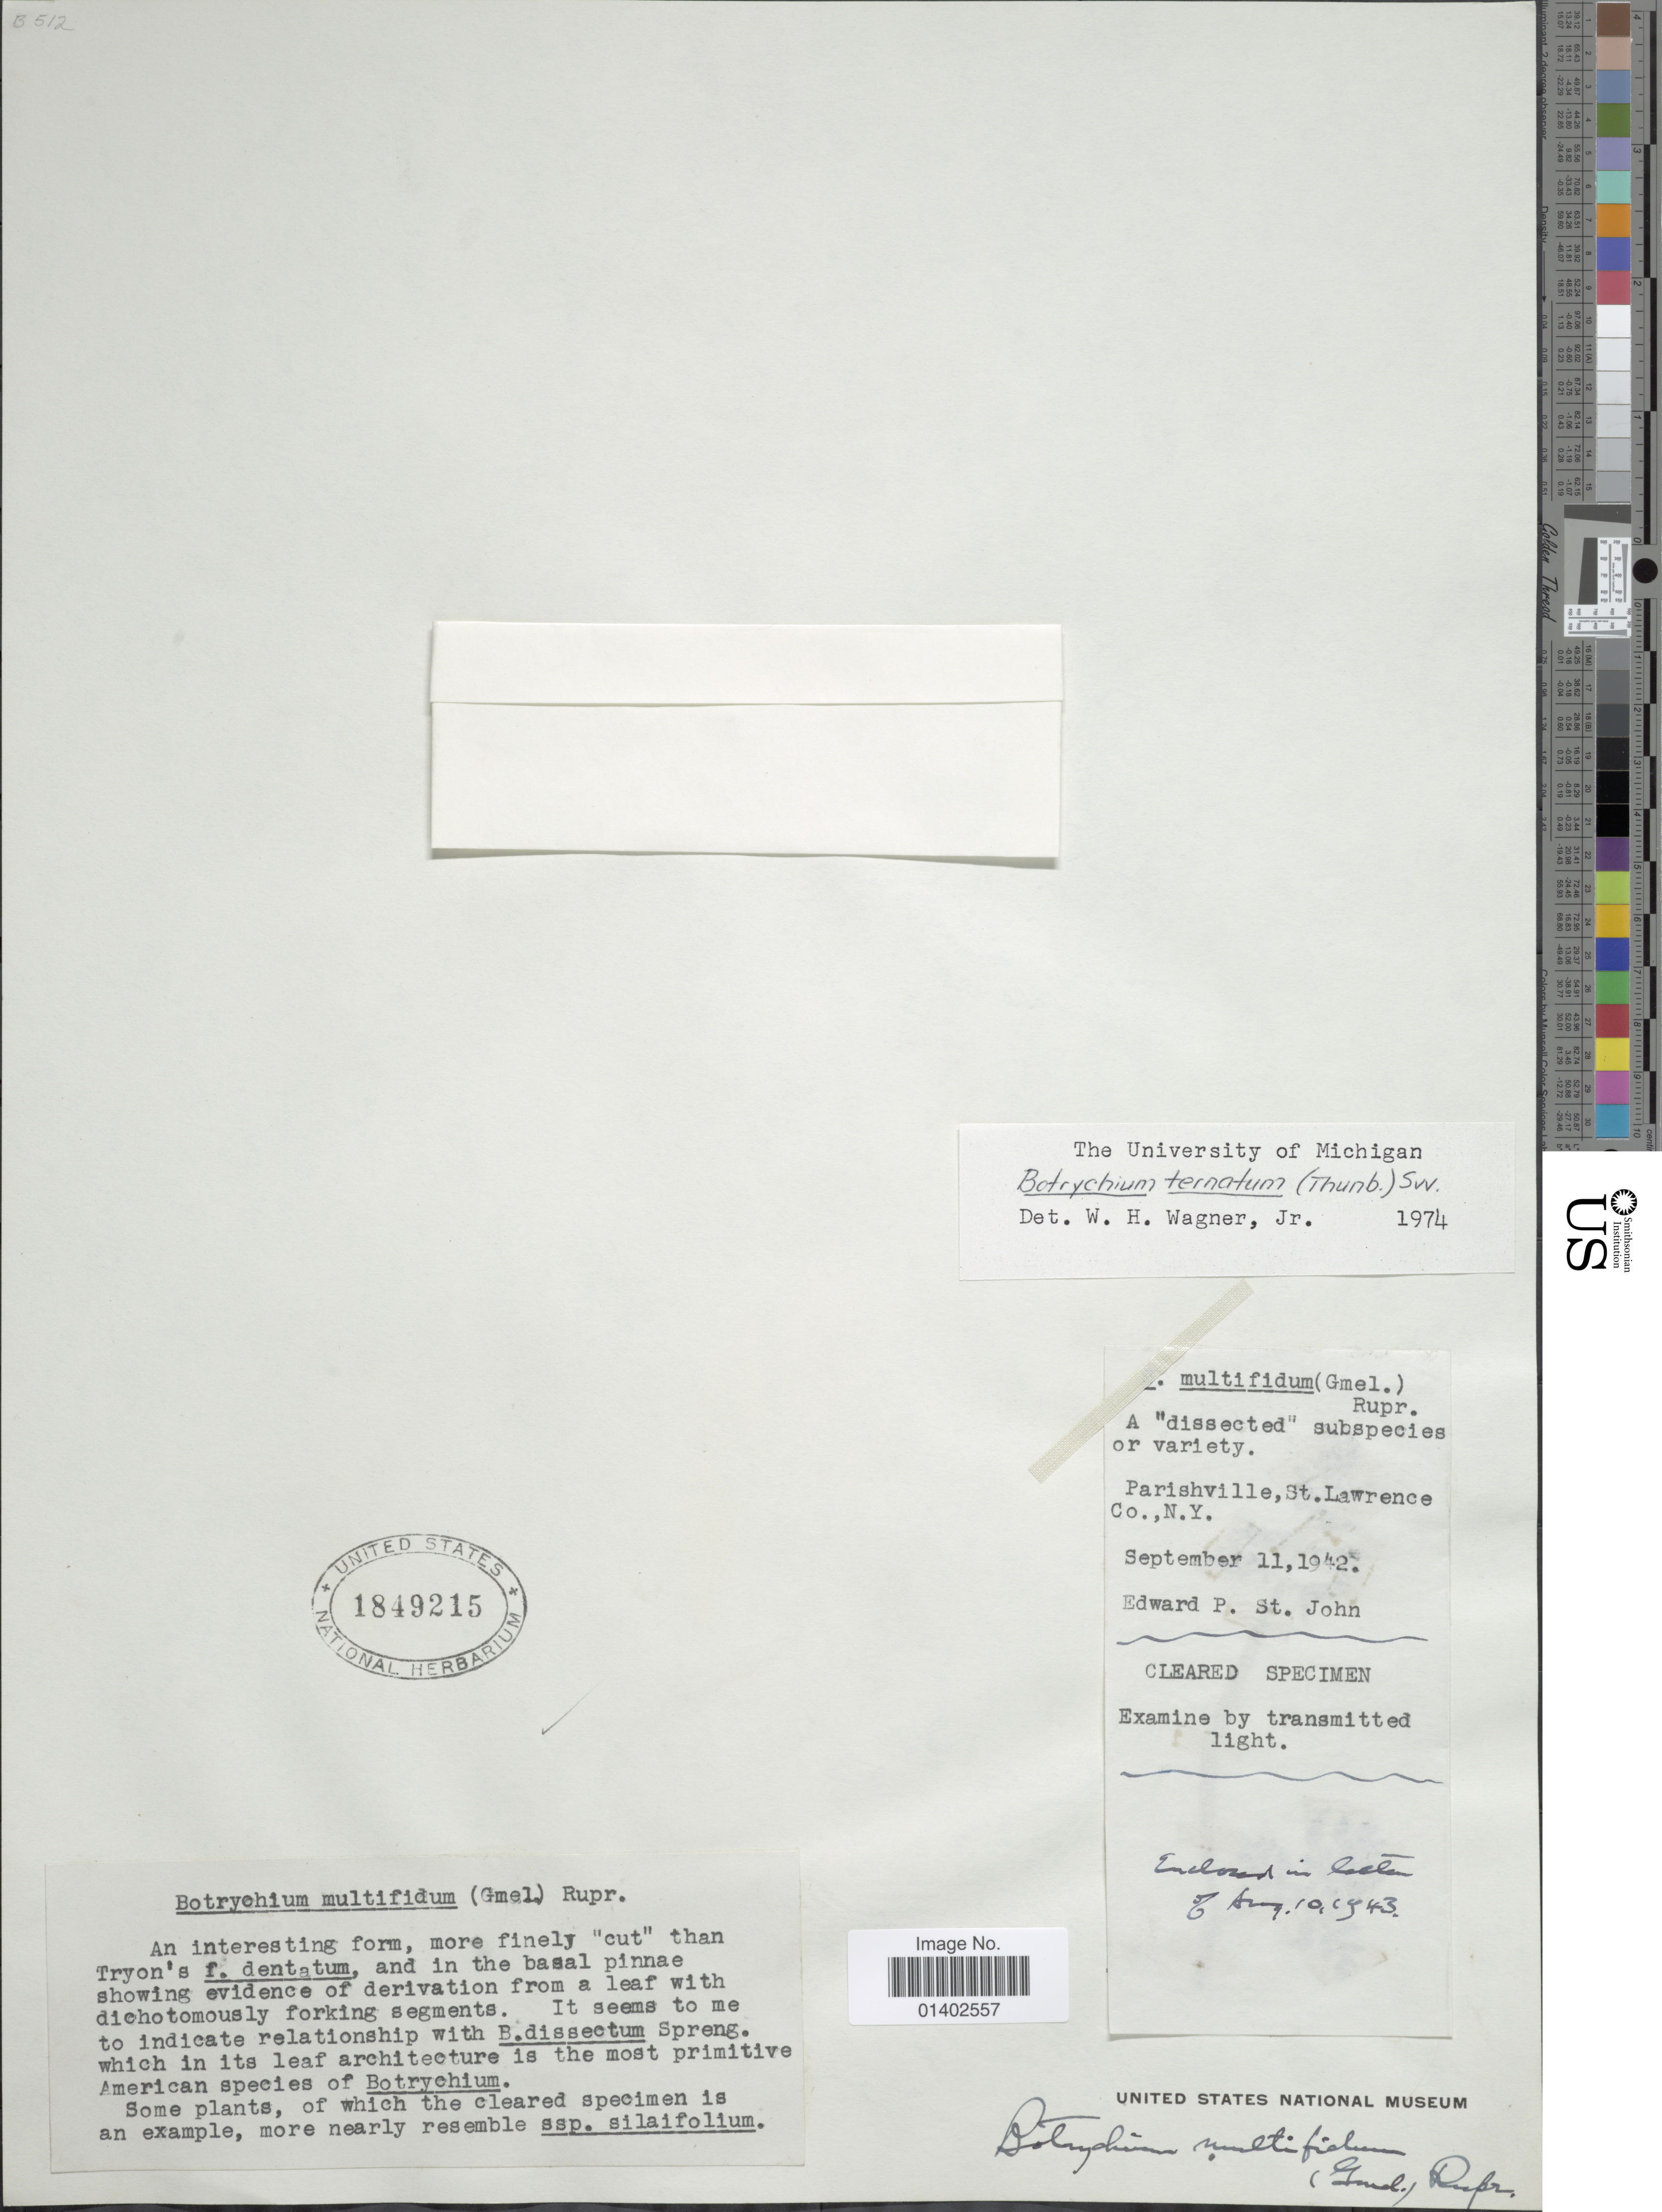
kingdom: Plantae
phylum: Tracheophyta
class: Polypodiopsida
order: Ophioglossales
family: Ophioglossaceae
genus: Botrychium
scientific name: Botrychium rugulosum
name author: W.H. Wagner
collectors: E. P. St. John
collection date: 1942-09-11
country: United States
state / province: New York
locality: Parishville, St Lawrence Co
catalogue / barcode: US 1849215